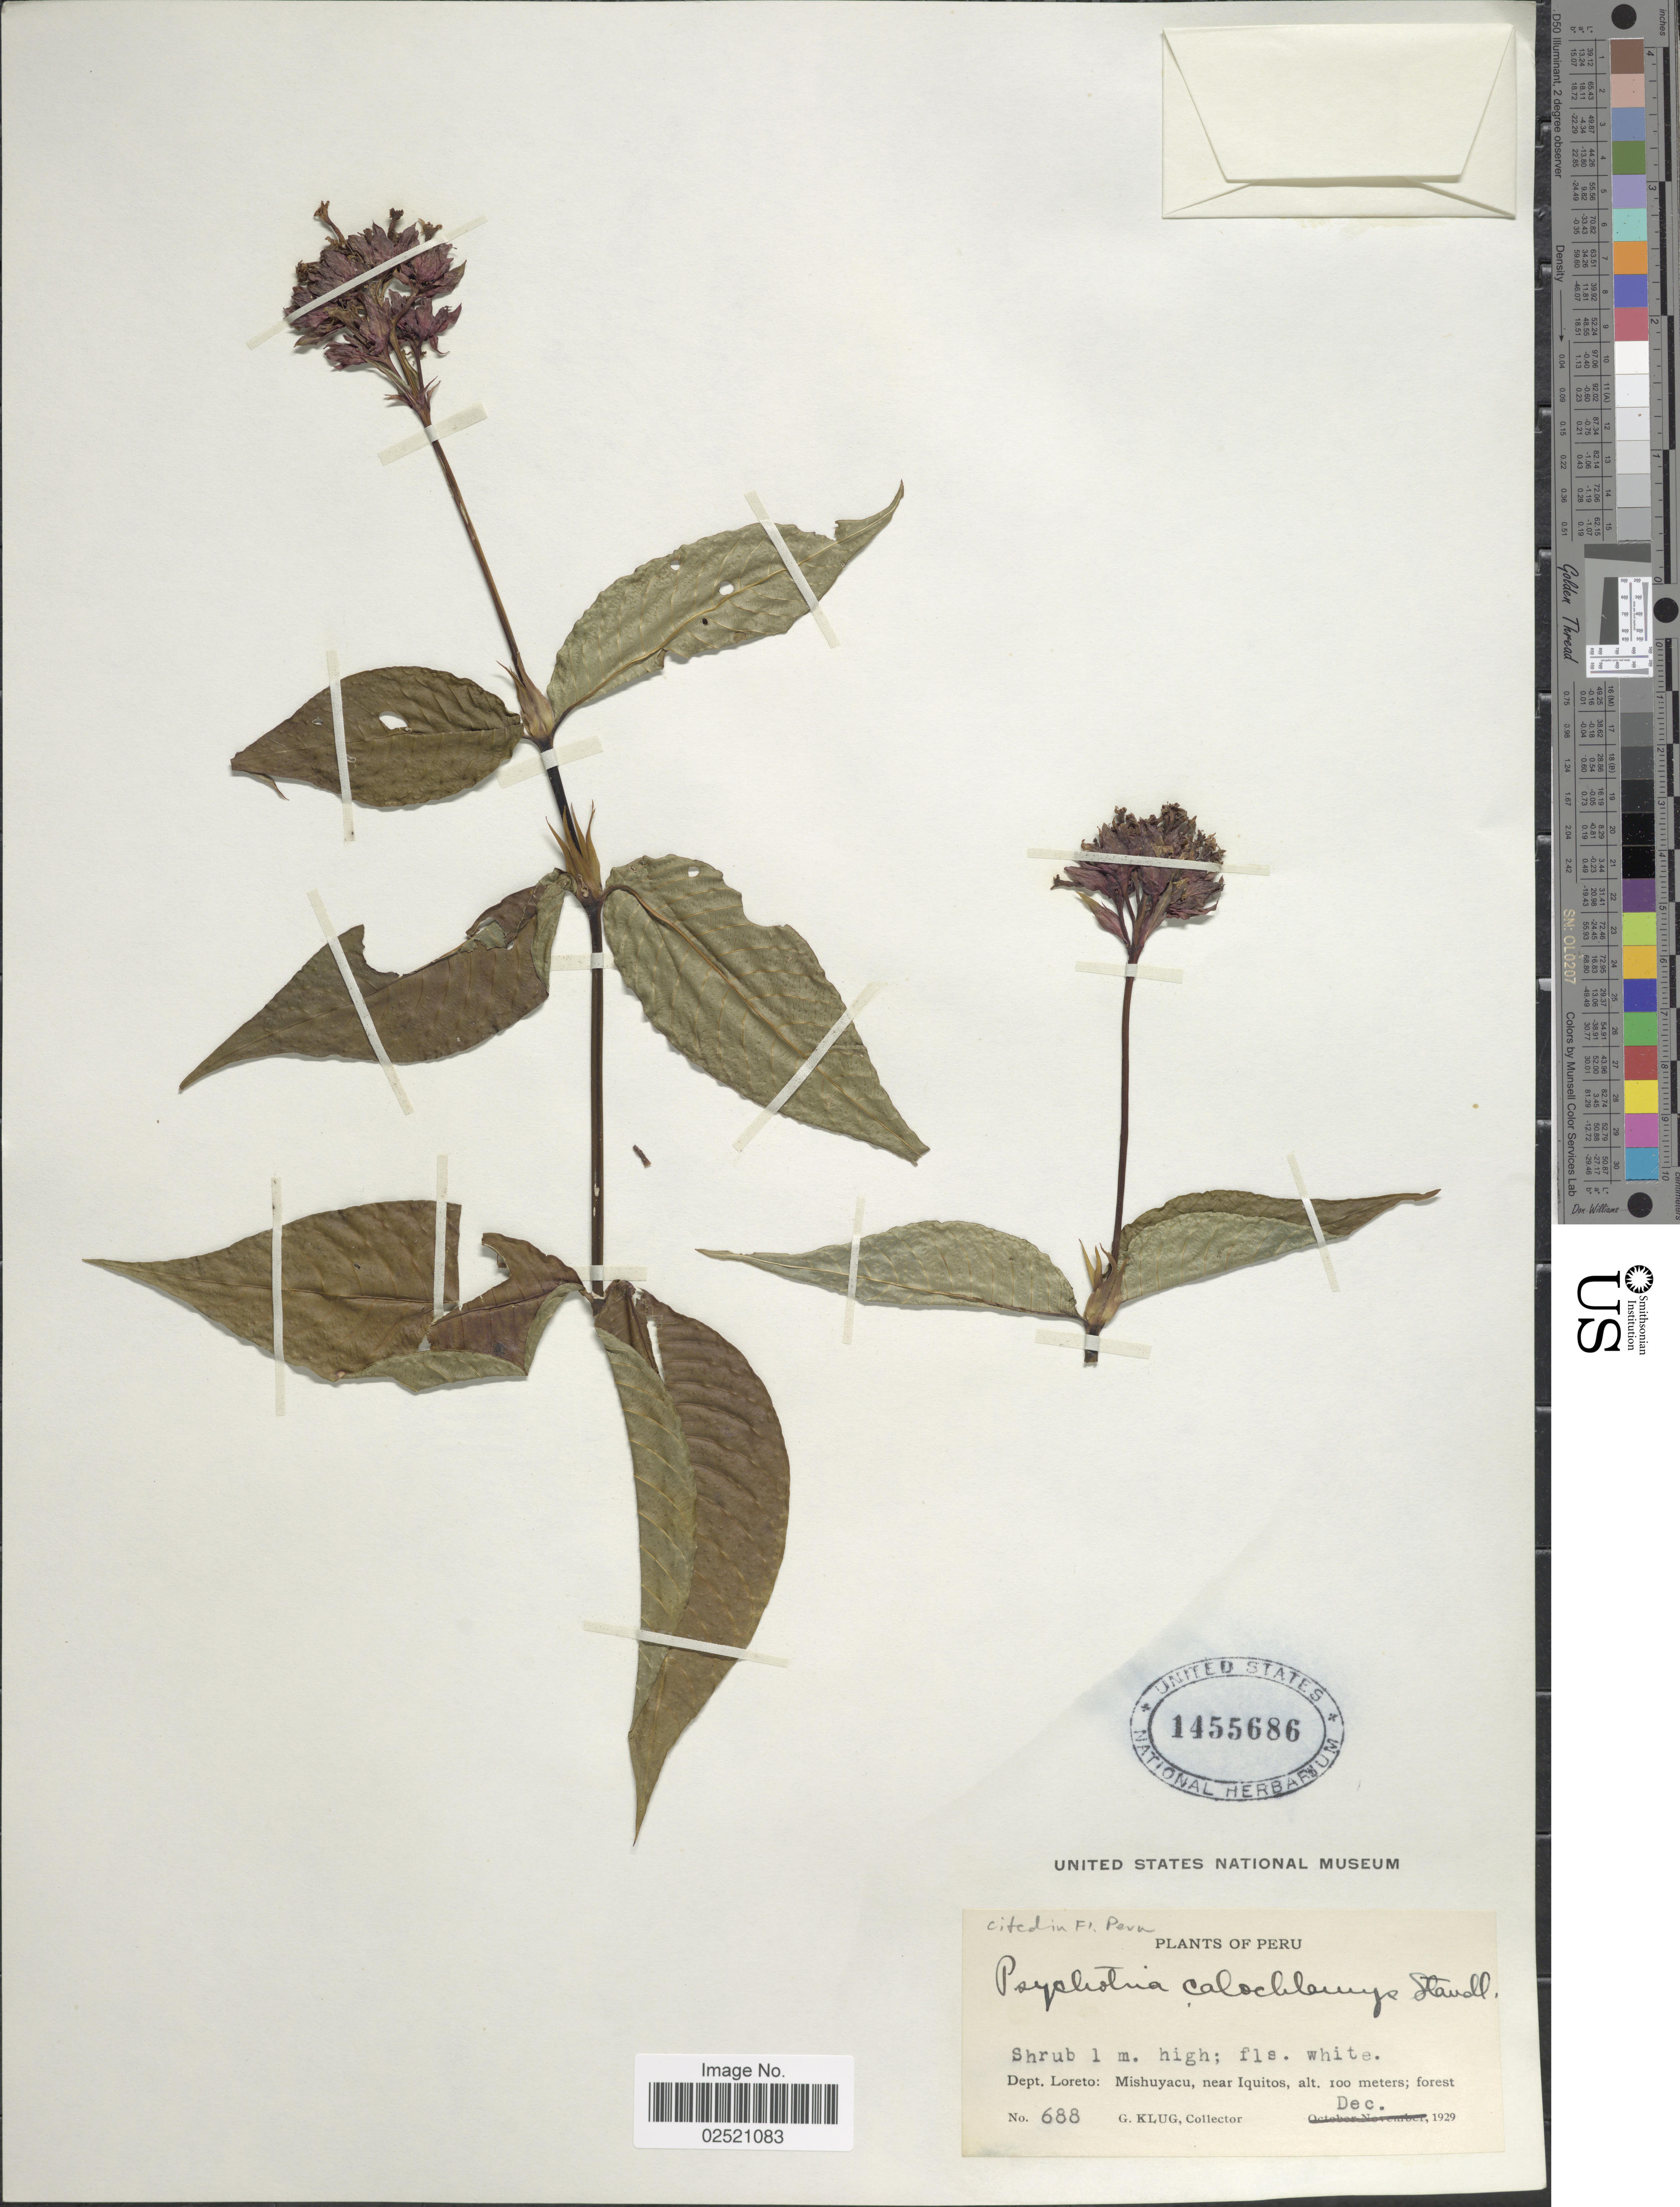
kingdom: Plantae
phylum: Tracheophyta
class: Magnoliopsida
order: Gentianales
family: Rubiaceae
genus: Psychotria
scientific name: Psychotria calochlamys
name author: Standl.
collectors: G. Klug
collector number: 688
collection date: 1929-12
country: Peru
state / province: Loreto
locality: Mishuyacu, near Iquitos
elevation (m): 100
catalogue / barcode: US 1455686